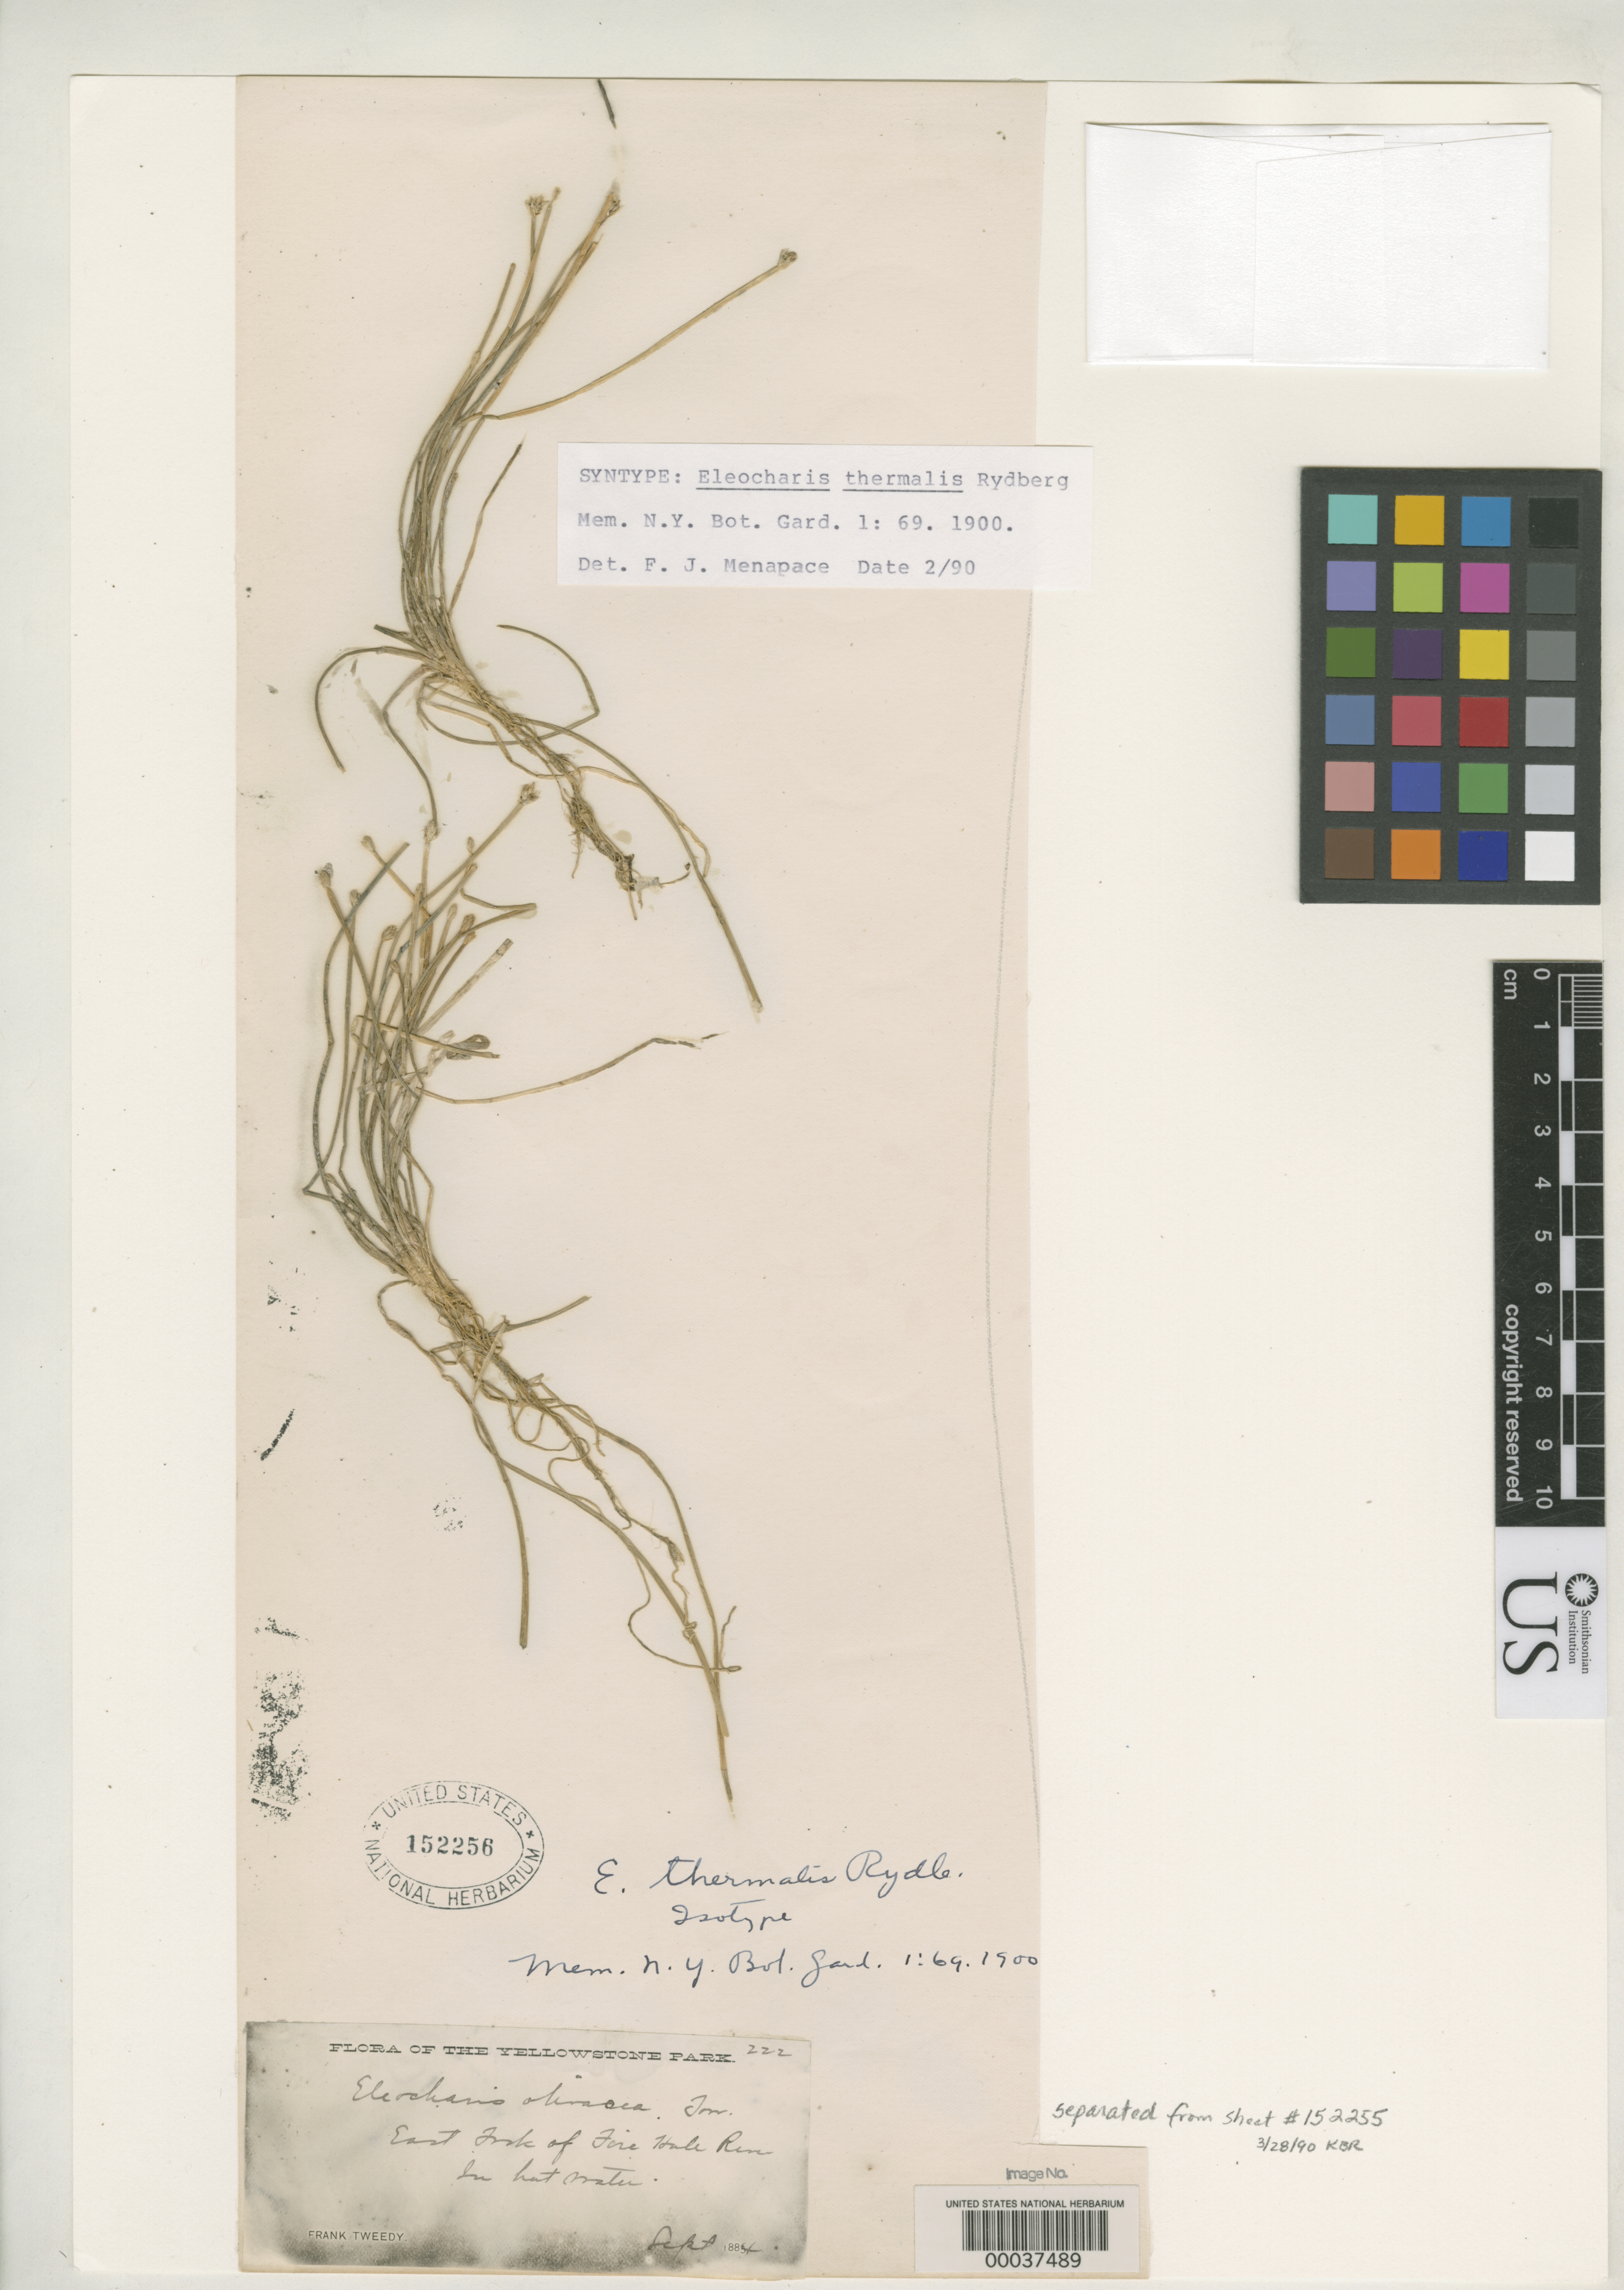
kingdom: Plantae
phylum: Tracheophyta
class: Liliopsida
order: Poales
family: Cyperaceae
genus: Eleocharis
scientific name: Eleocharis thermalis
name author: Rydb.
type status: Syntype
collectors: F. Tweedy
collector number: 222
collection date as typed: Sep 1884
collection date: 1884-09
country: United States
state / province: Wyoming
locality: Yellowstone Park, E fork of Fire Hole River, in hot water.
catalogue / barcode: US 152256